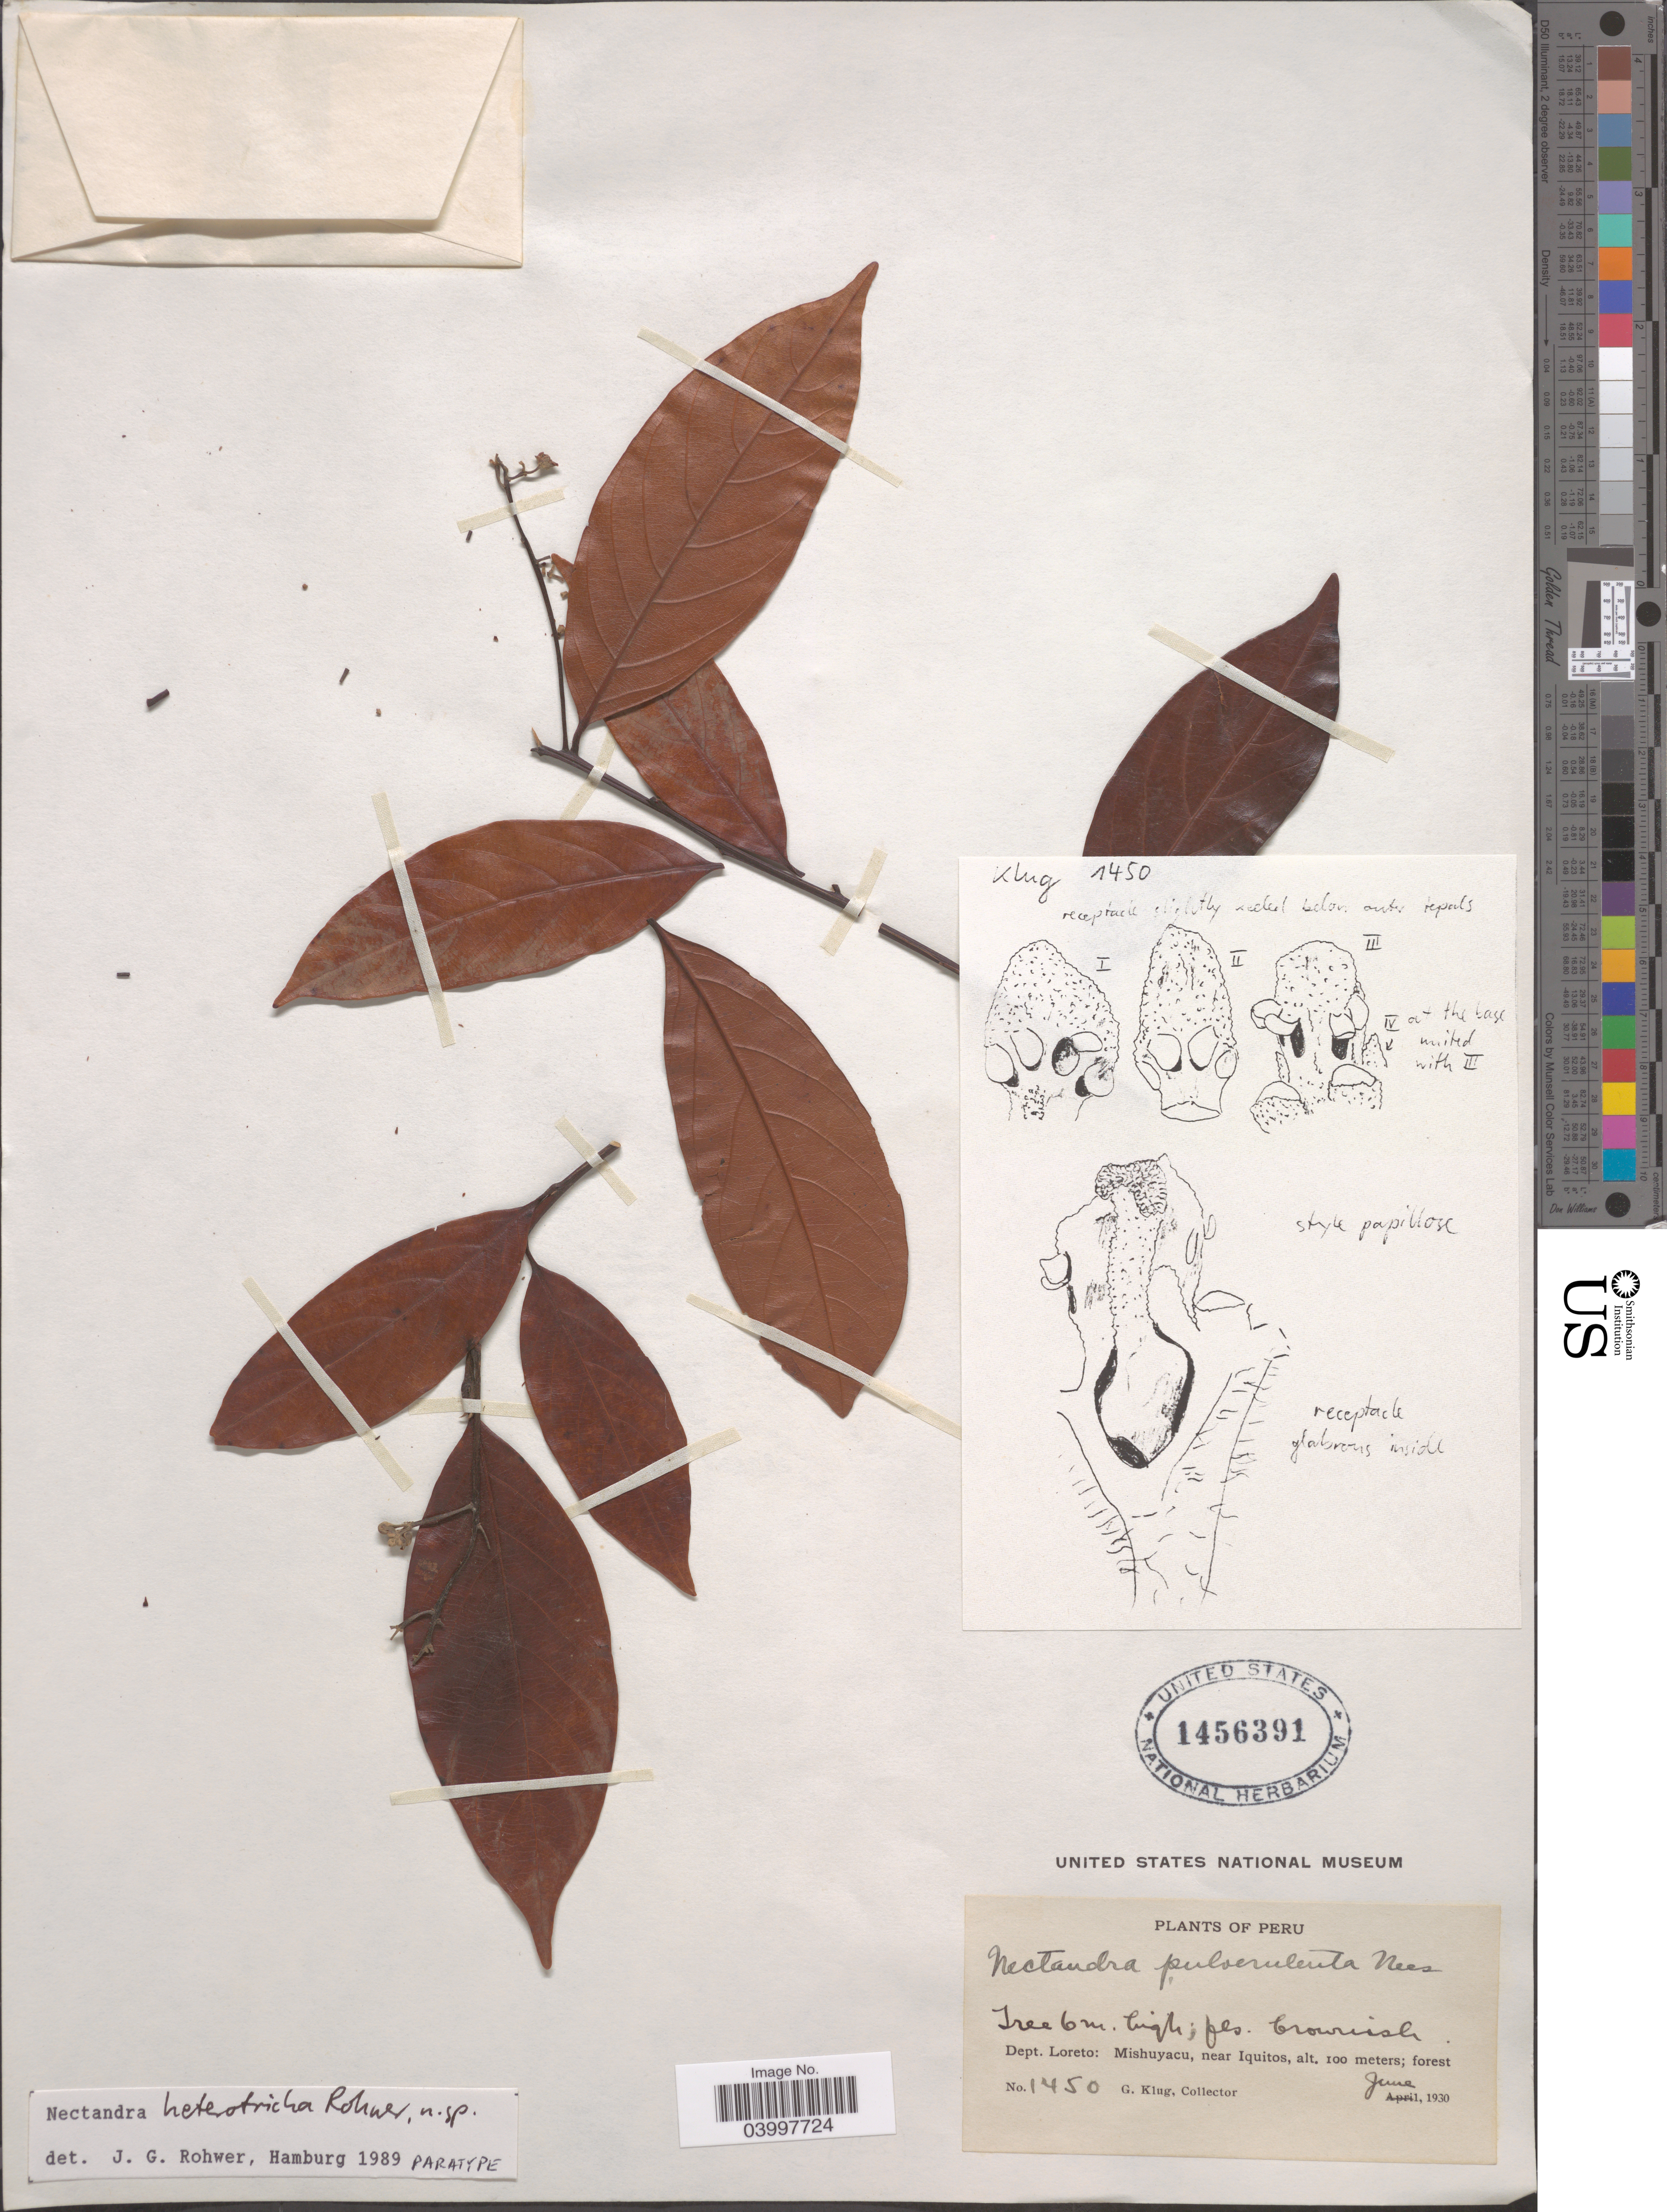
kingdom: Plantae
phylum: Tracheophyta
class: Magnoliopsida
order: Laurales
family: Lauraceae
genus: Nectandra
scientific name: Nectandra heterotricha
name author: Rohwer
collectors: G. Klug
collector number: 1450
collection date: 1930-06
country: Peru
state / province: Loreto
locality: Dept. Loreto: Mishuyacu, near Iquitos.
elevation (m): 100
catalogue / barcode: US 1456391